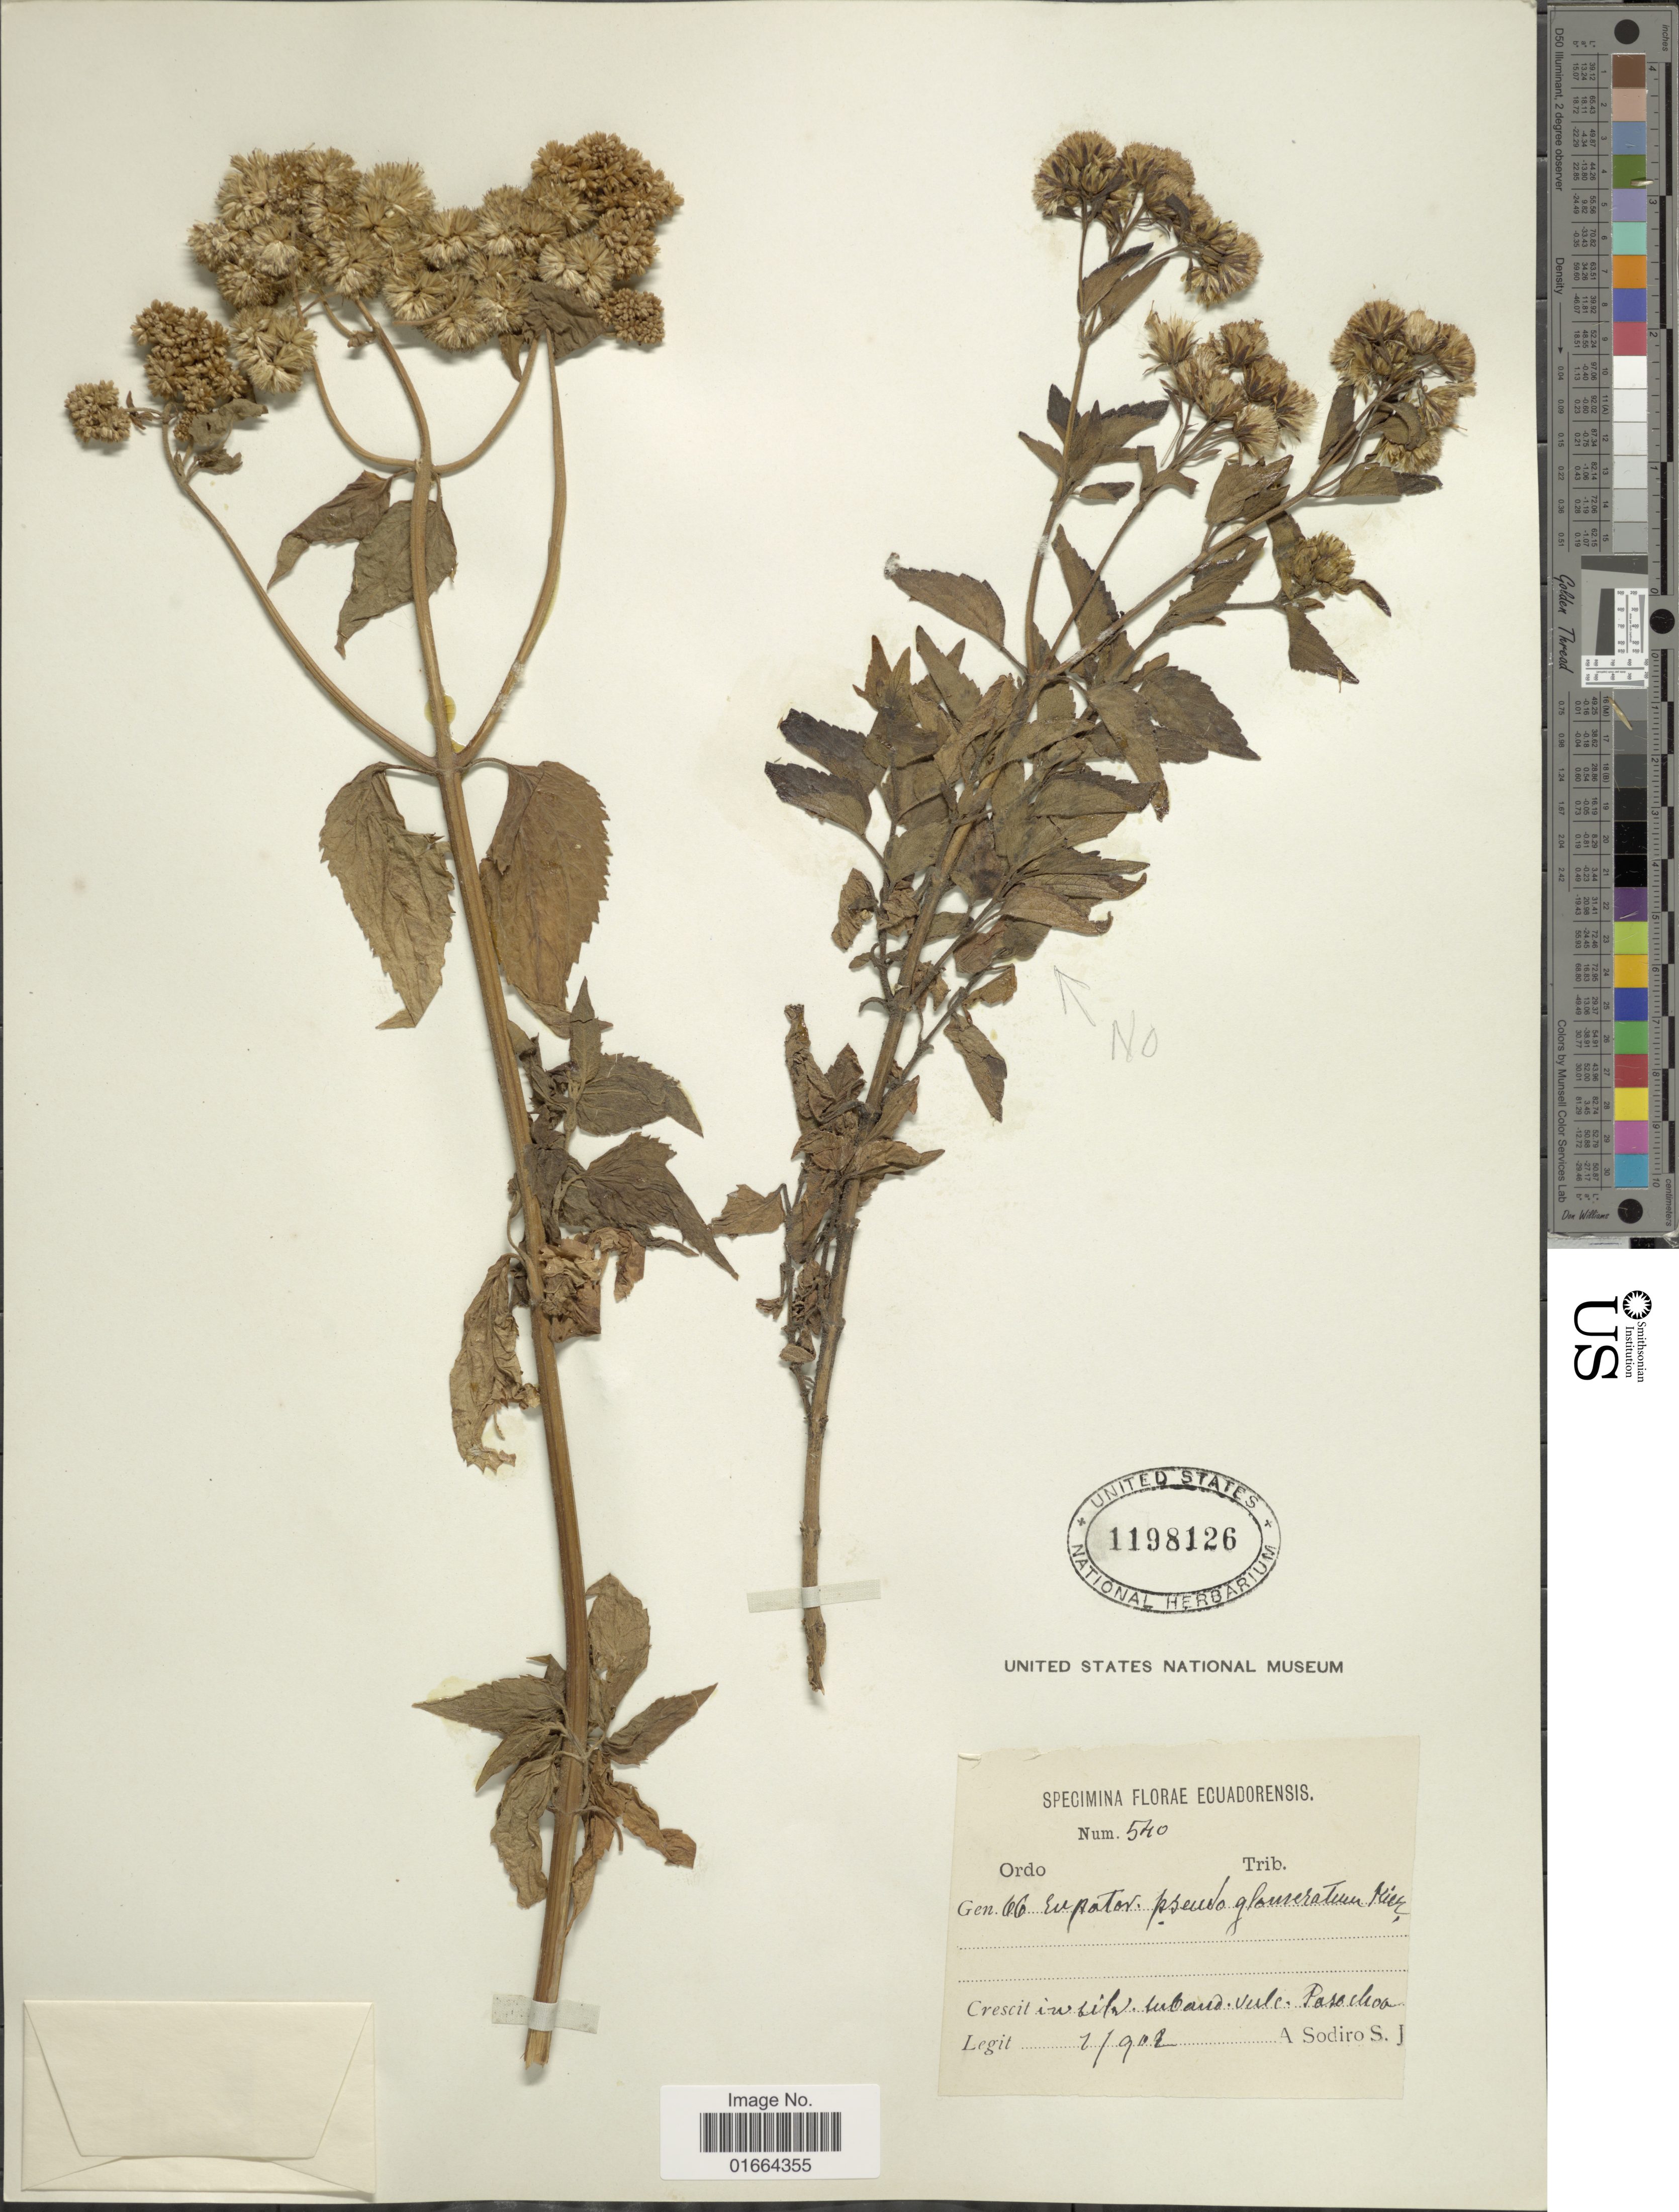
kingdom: Plantae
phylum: Tracheophyta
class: Magnoliopsida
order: Asterales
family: Asteraceae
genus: Asplundianthus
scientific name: Asplundianthus pseudoglomeratus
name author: (Hieron. in Sodiro) R.M. King & H. Rob.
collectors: A. Sodiro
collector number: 540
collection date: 1902-01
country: Ecuador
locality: Iw tifn. suband. vulc. Pasochoa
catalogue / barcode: US 1198126